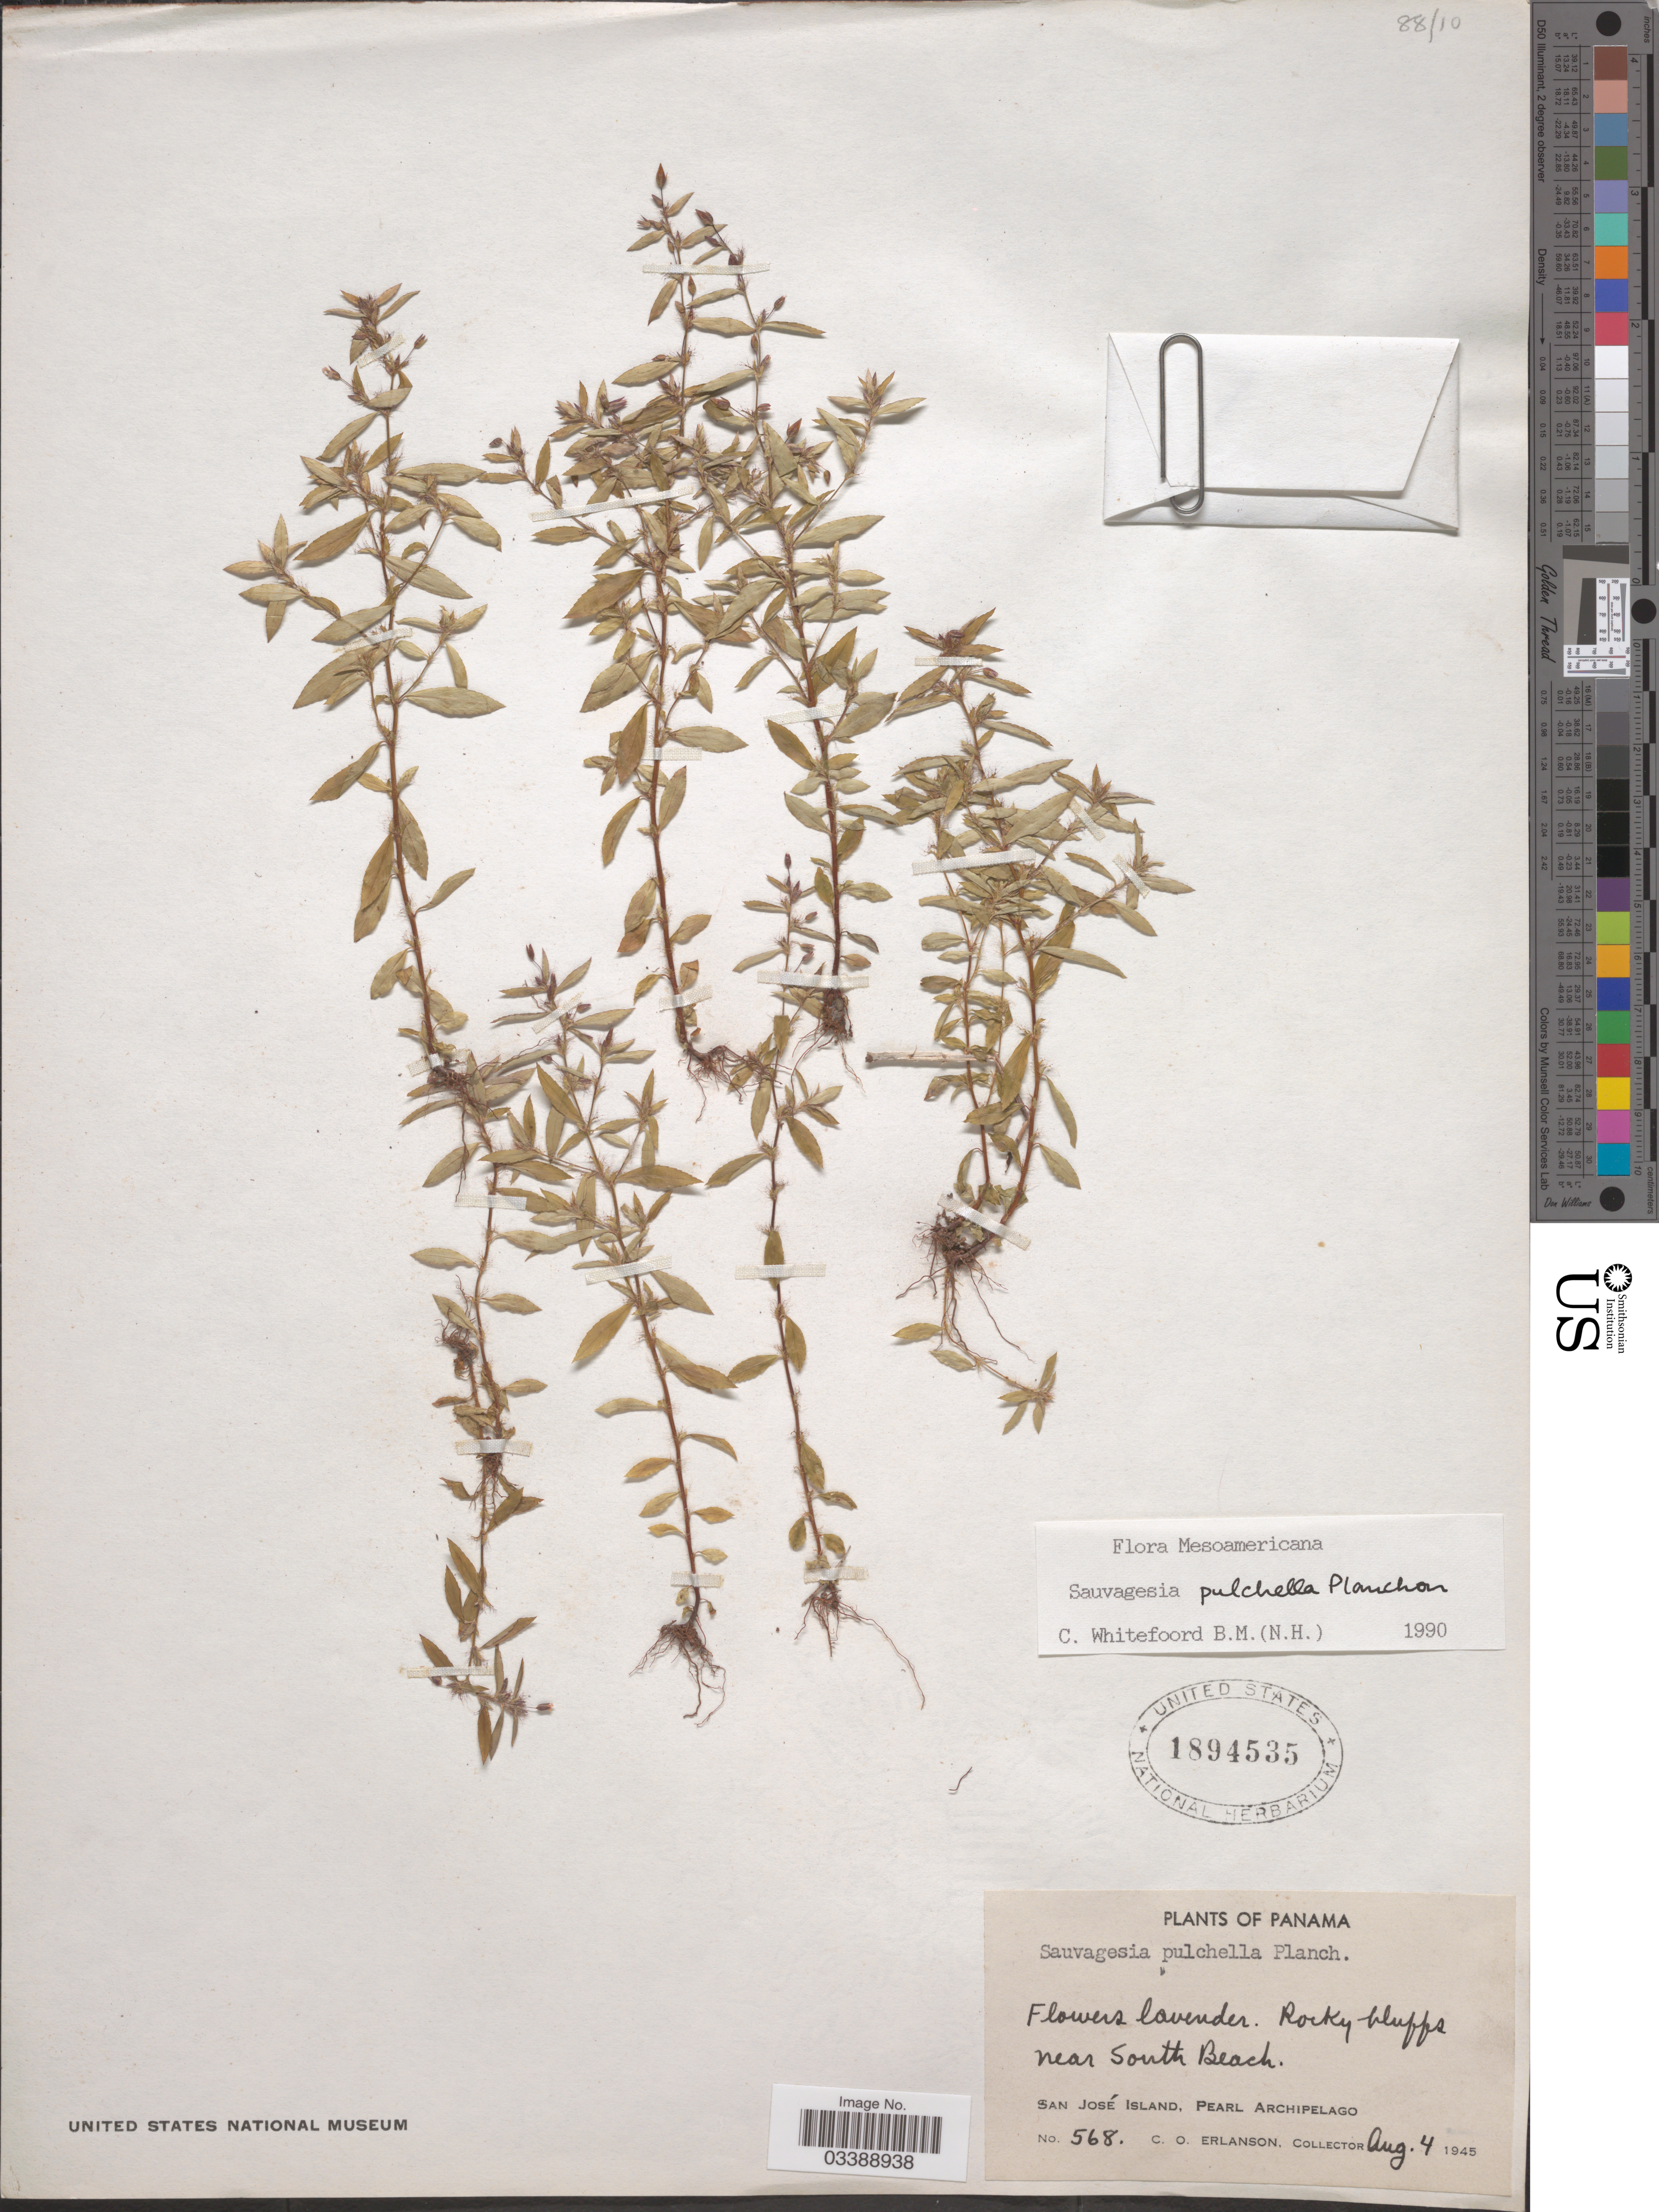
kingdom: Plantae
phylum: Tracheophyta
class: Magnoliopsida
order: Malpighiales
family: Ochnaceae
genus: Sauvagesia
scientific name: Sauvagesia pulchella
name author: Planch.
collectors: C. O. Erlanson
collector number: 568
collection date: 1945-08-04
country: Panama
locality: Near South Beach. San José Island, Pearl Archipelago.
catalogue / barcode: US 1894535